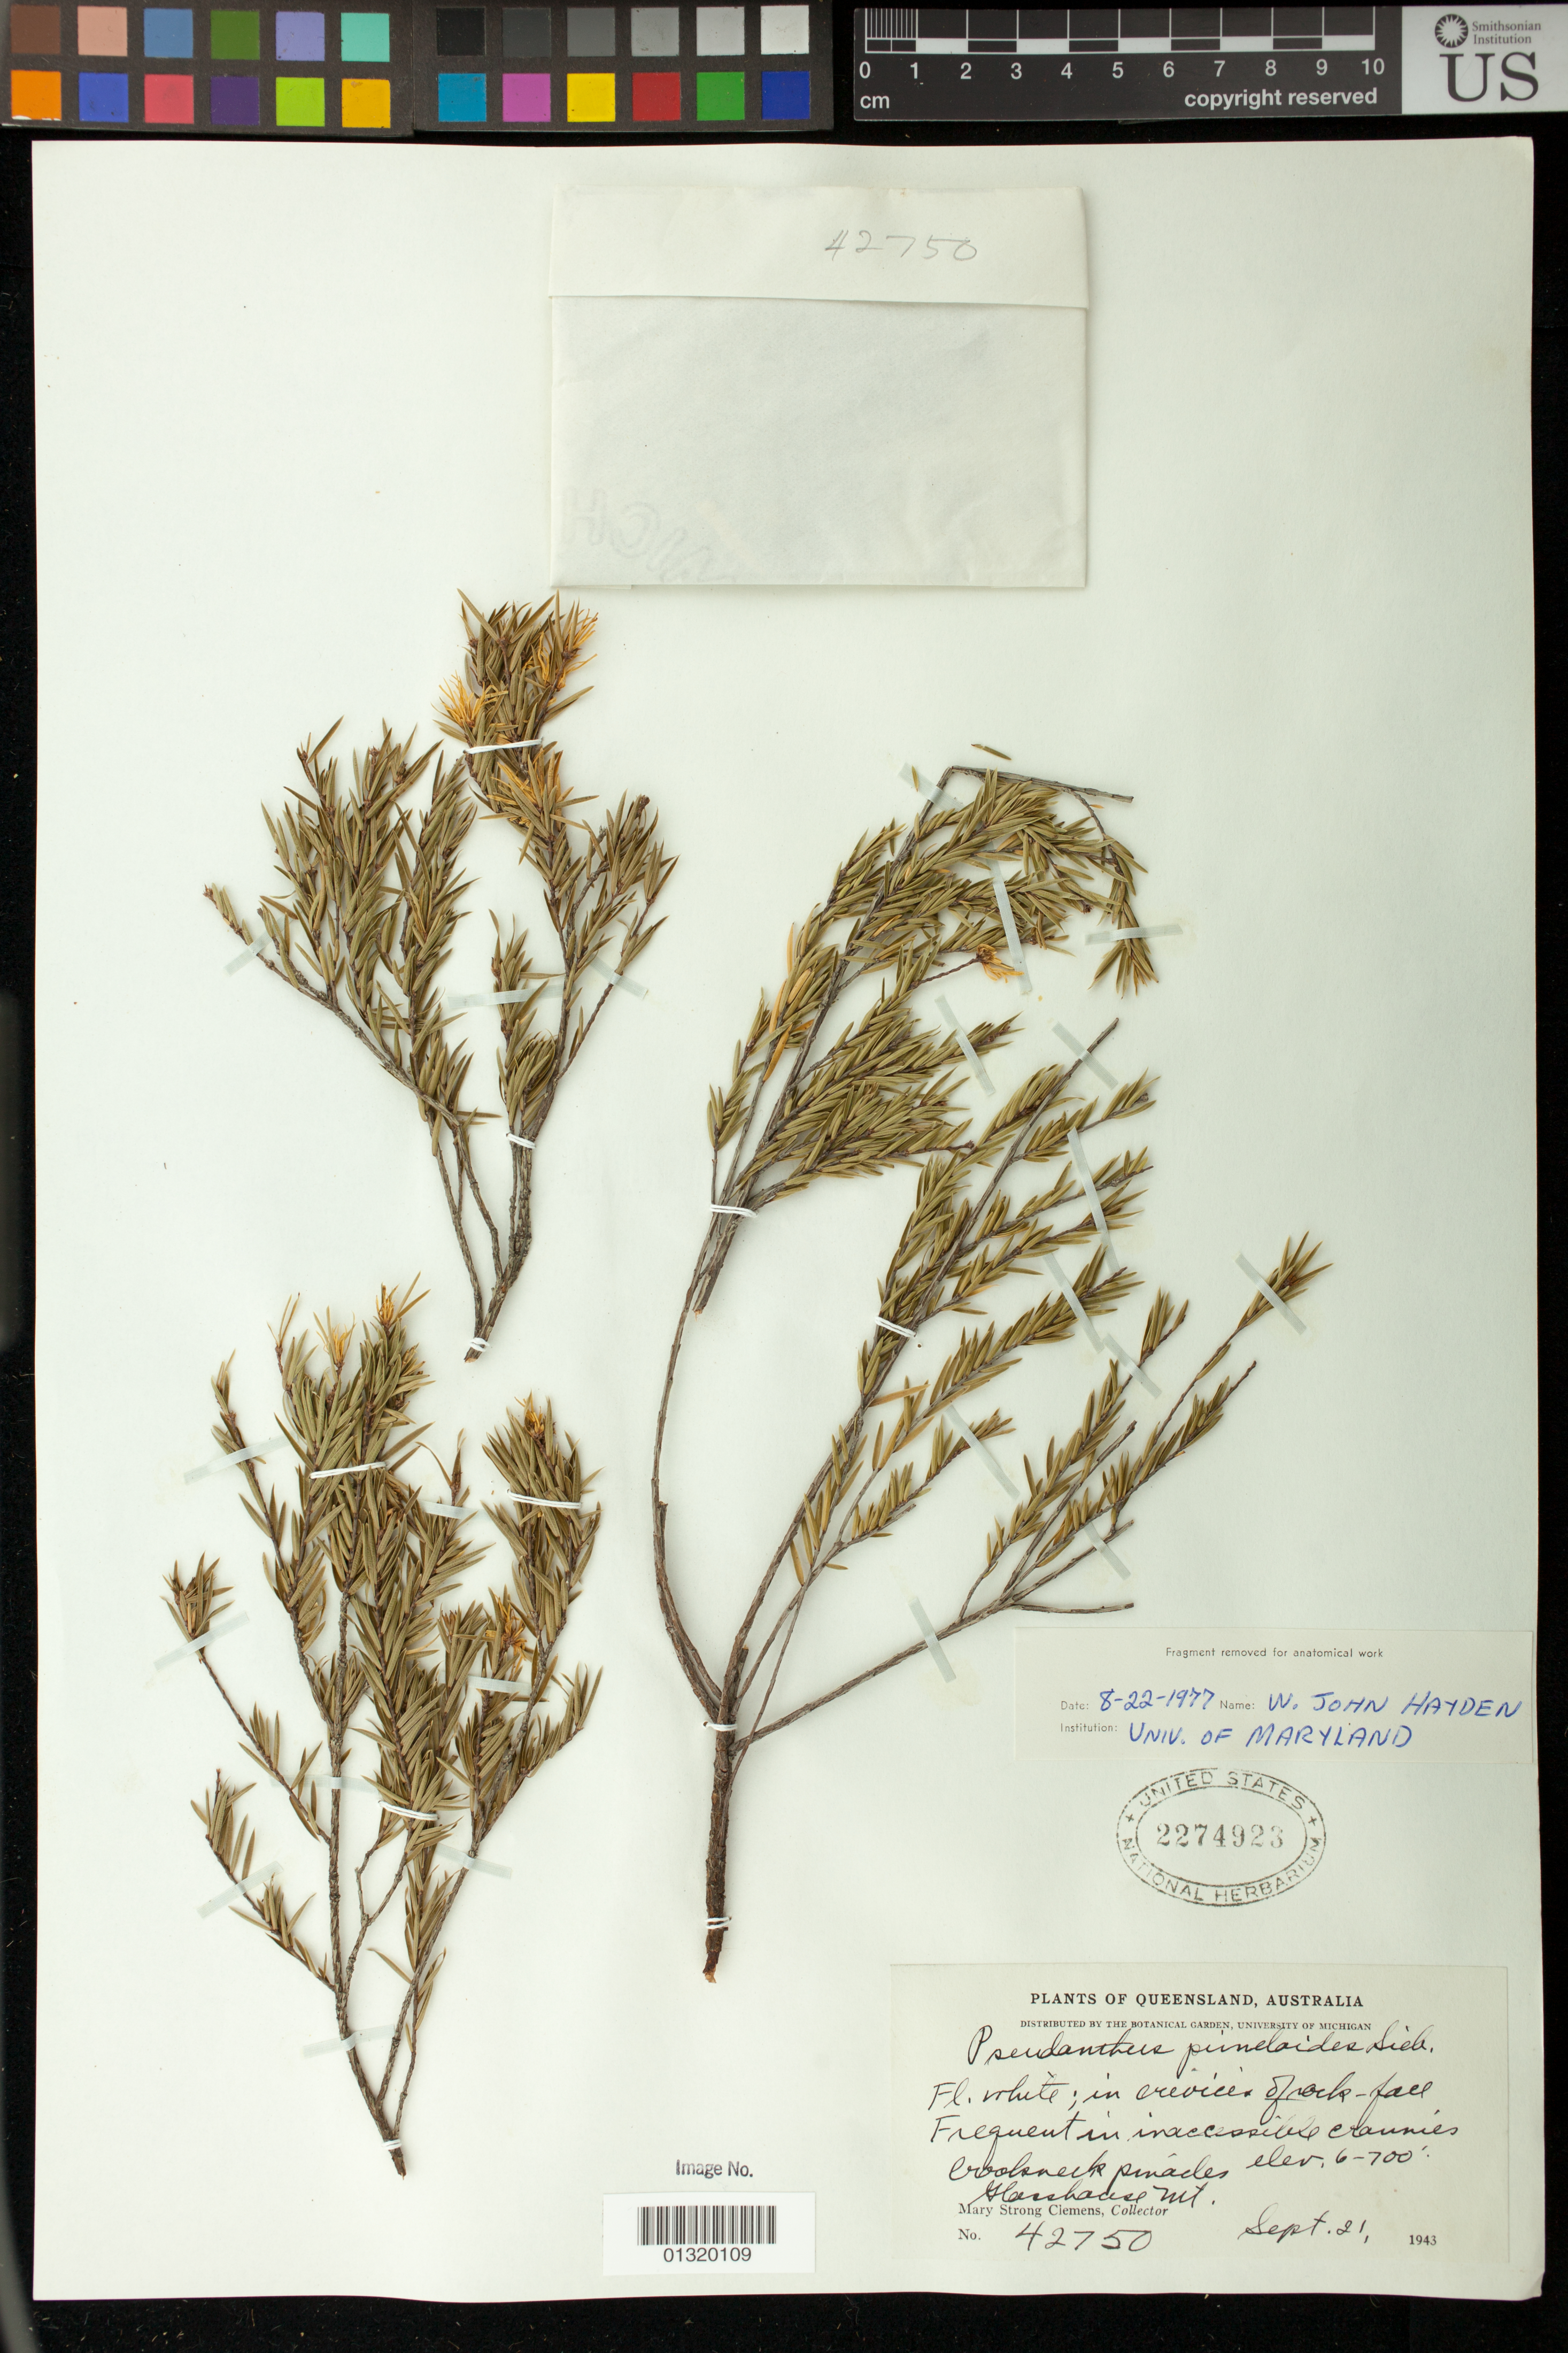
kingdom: Plantae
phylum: Tracheophyta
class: Magnoliopsida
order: Malpighiales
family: Picrodendraceae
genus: Pseudanthus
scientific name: Pseudanthus pimeleoides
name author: Sieber & Spreng.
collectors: M. S. Clemens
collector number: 42750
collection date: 1943-09-21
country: Australia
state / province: Queensland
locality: Glasshouse Mt.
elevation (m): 2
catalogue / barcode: US 2274923